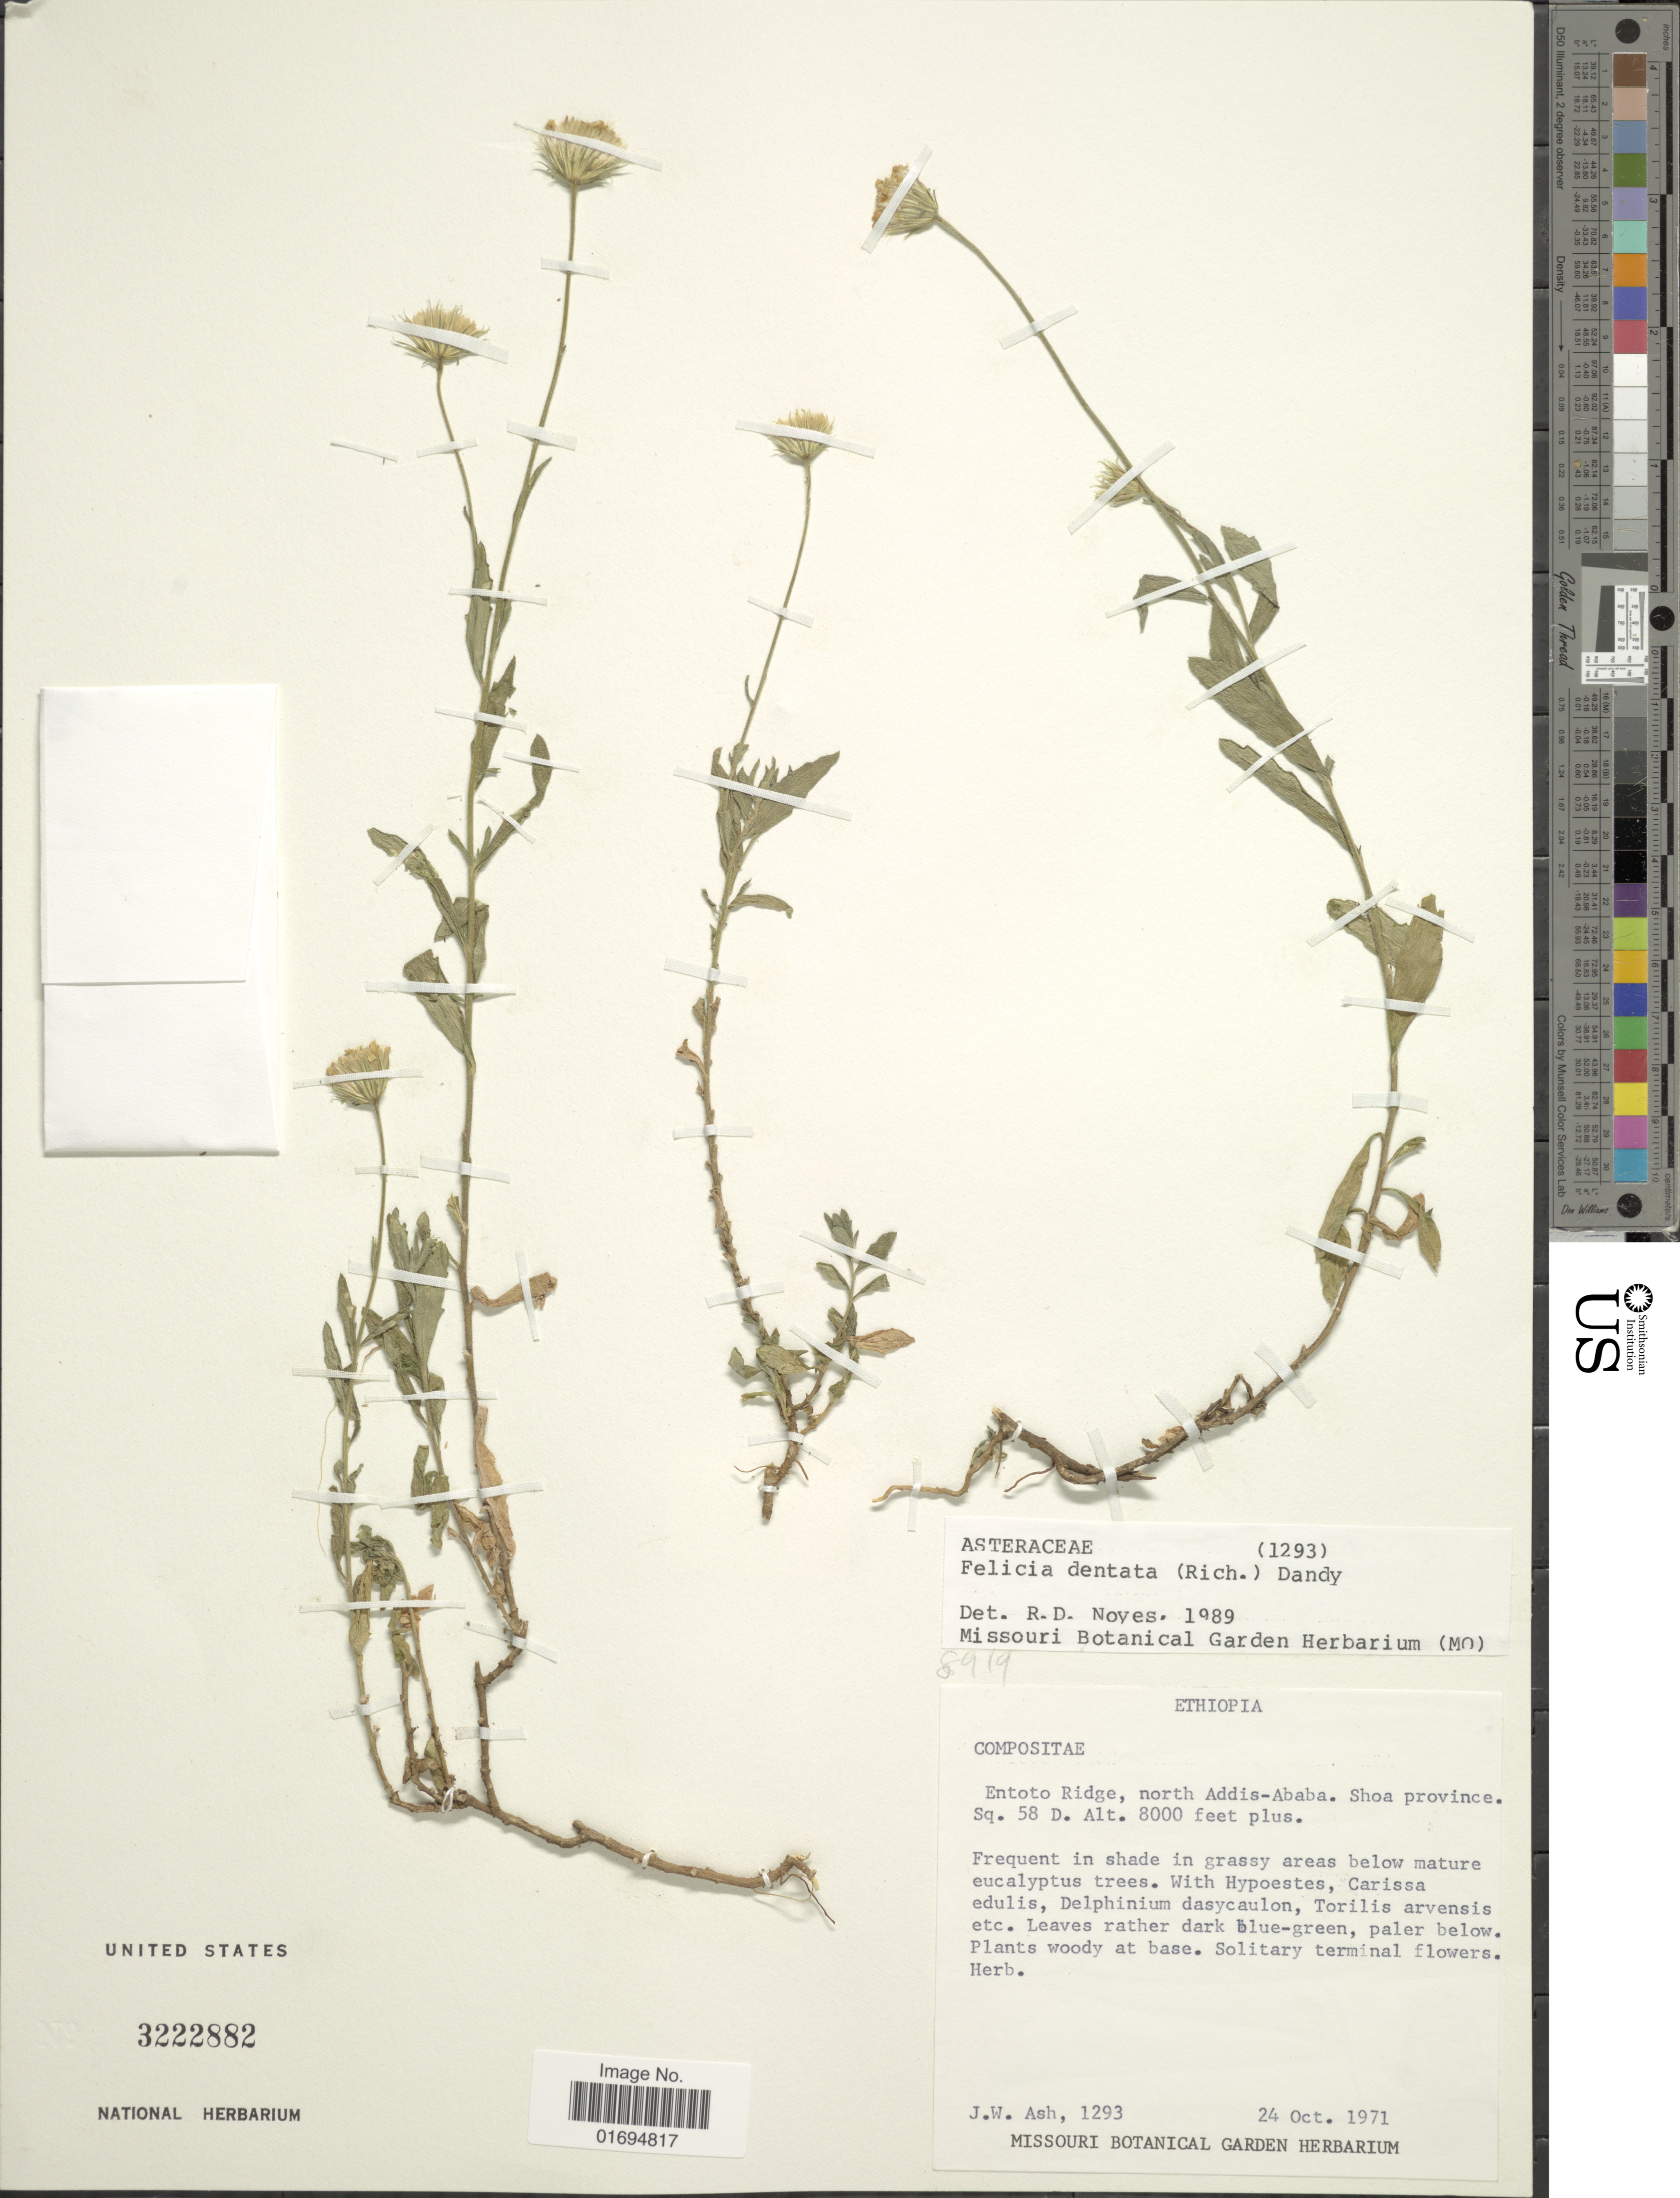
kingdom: Plantae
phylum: Tracheophyta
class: Magnoliopsida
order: Asterales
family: Asteraceae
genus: Felicia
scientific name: Felicia dentata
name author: (A. Rich.) Dandy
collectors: J. W. Ash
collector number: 1293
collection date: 1971-10-24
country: Ethiopia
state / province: Addis Ababa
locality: Entoto Ridge, north Addis-Ababa, Shoa Province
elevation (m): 2438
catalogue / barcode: US 3222882